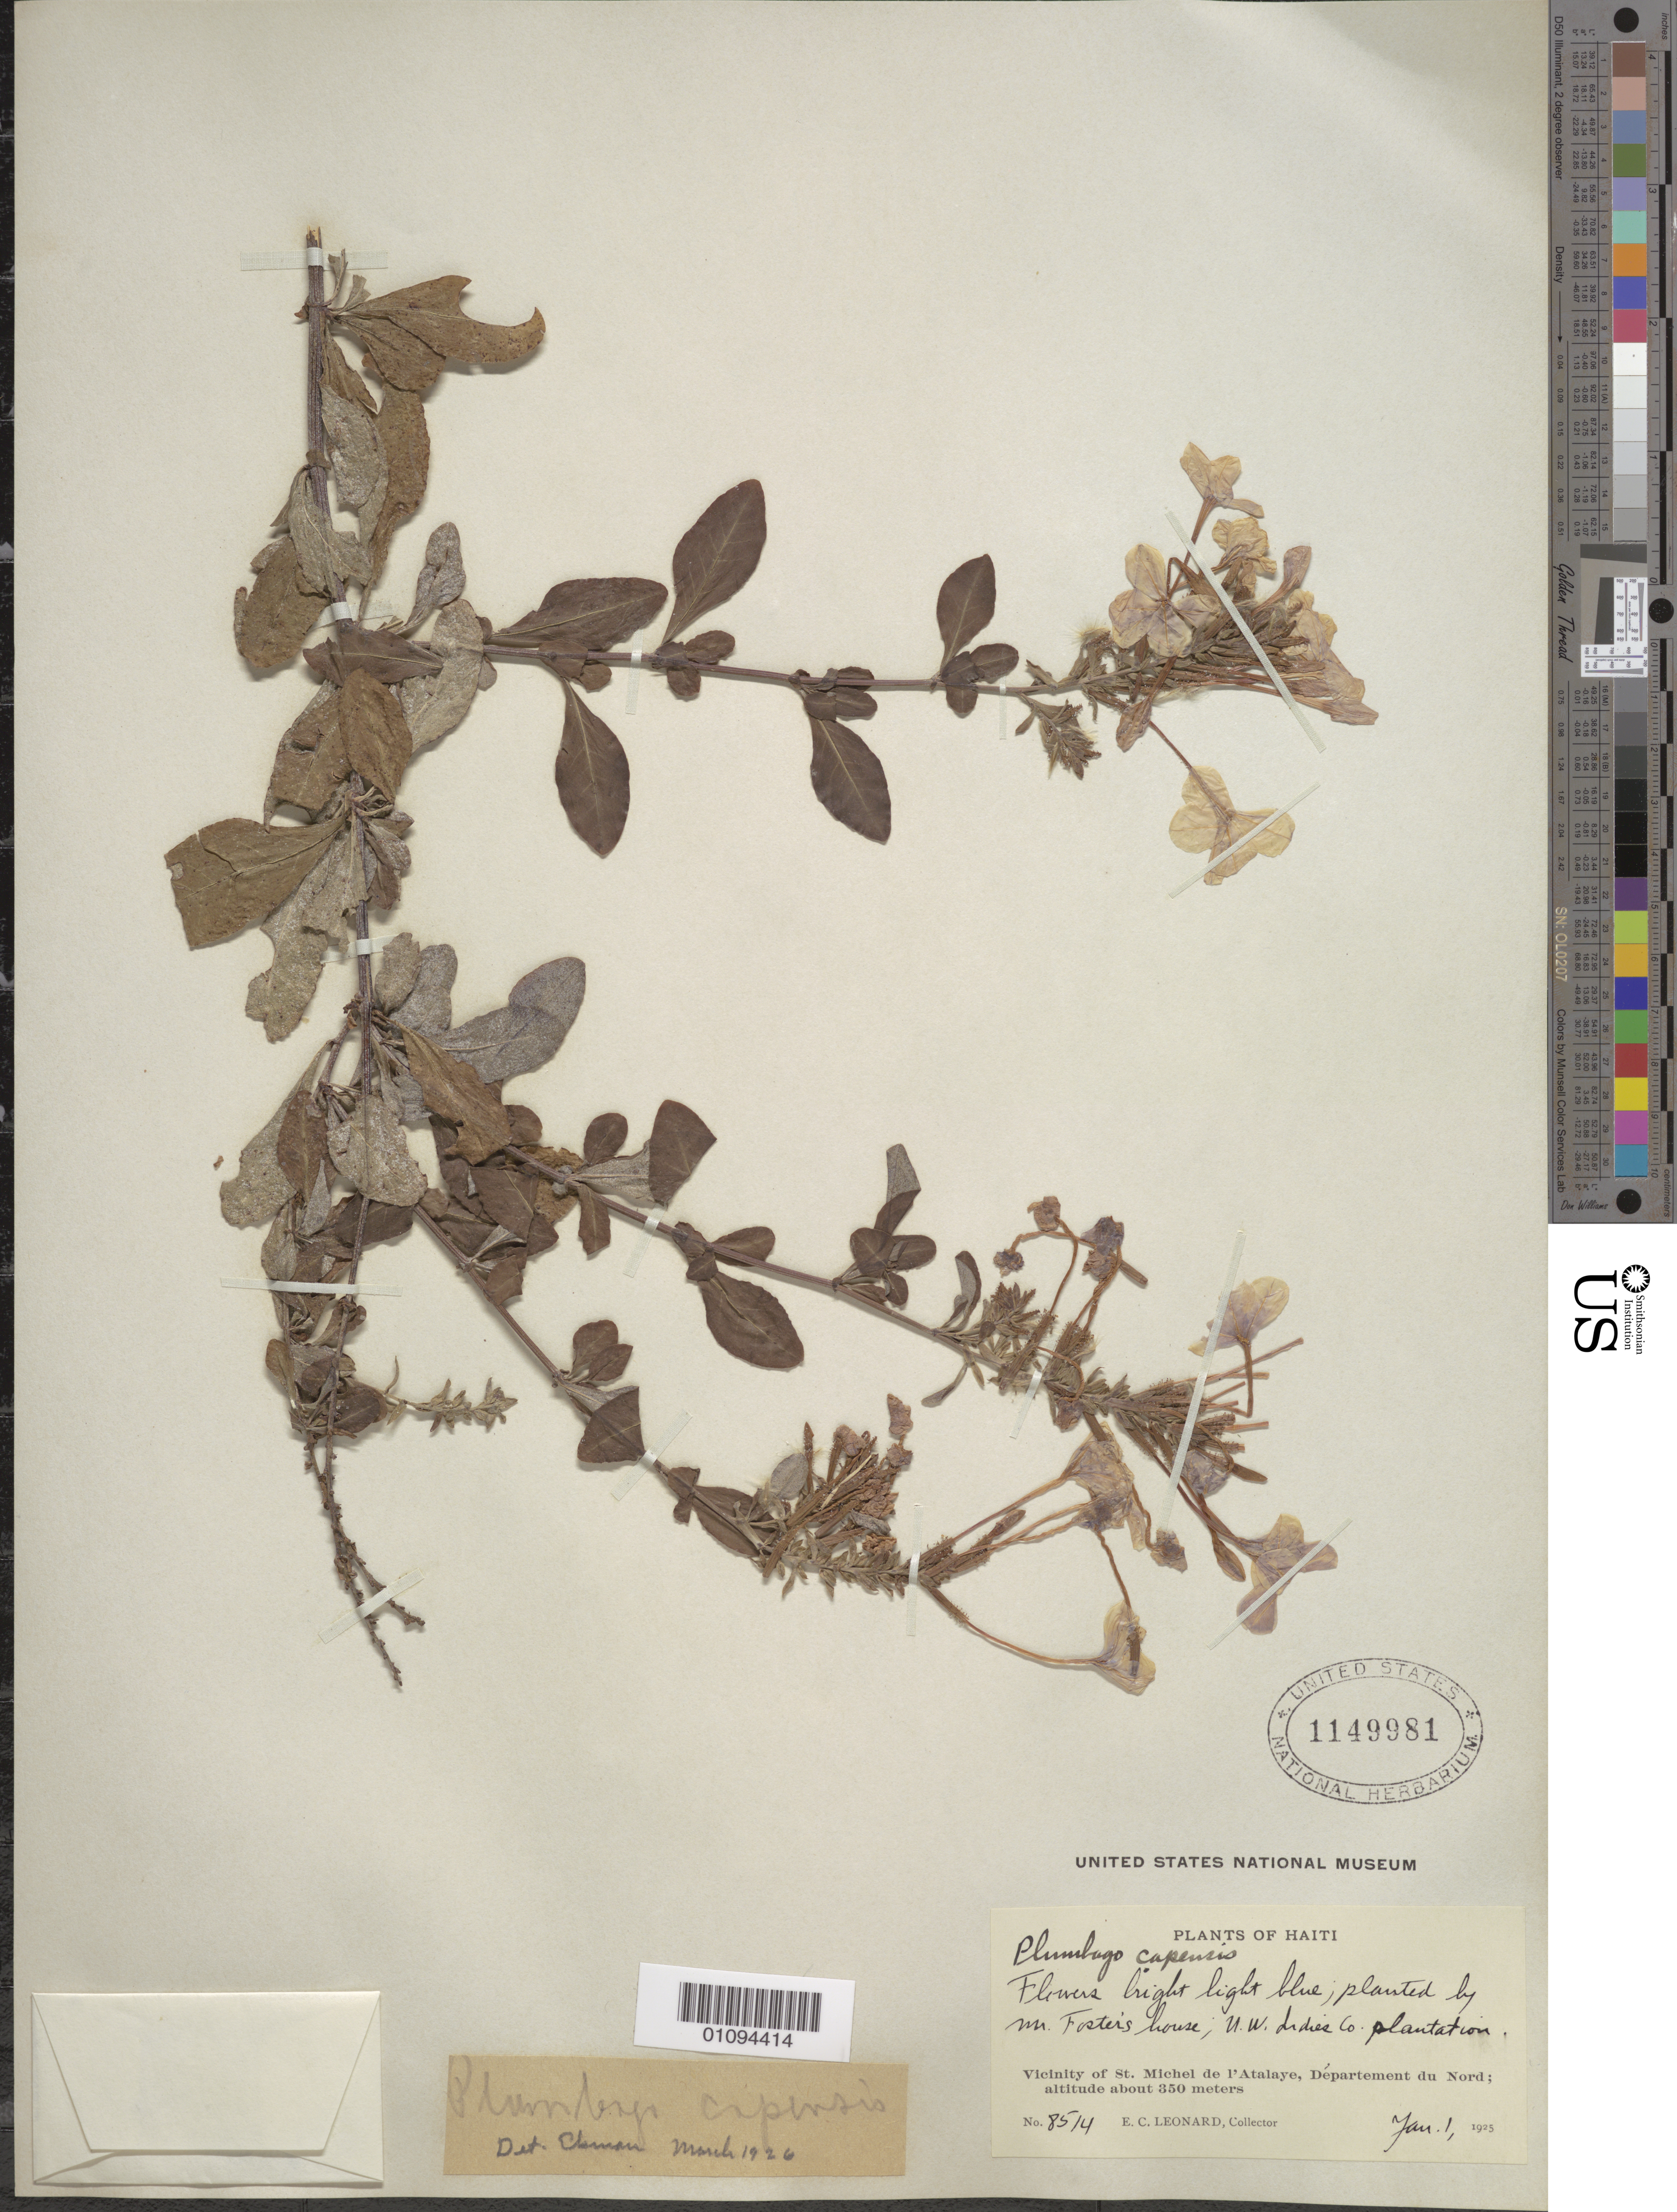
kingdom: Plantae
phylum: Tracheophyta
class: Magnoliopsida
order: Caryophyllales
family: Plumbaginaceae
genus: Plumbago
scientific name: Plumbago auriculata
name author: Lam.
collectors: E. C. Leonard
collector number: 8514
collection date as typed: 01 Jan 1925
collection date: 1925-01-01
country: Haiti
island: Hispaniola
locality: Vicinity of St. Michel de l'Atalaye, Department du Nord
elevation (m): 350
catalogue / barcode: US 1149981